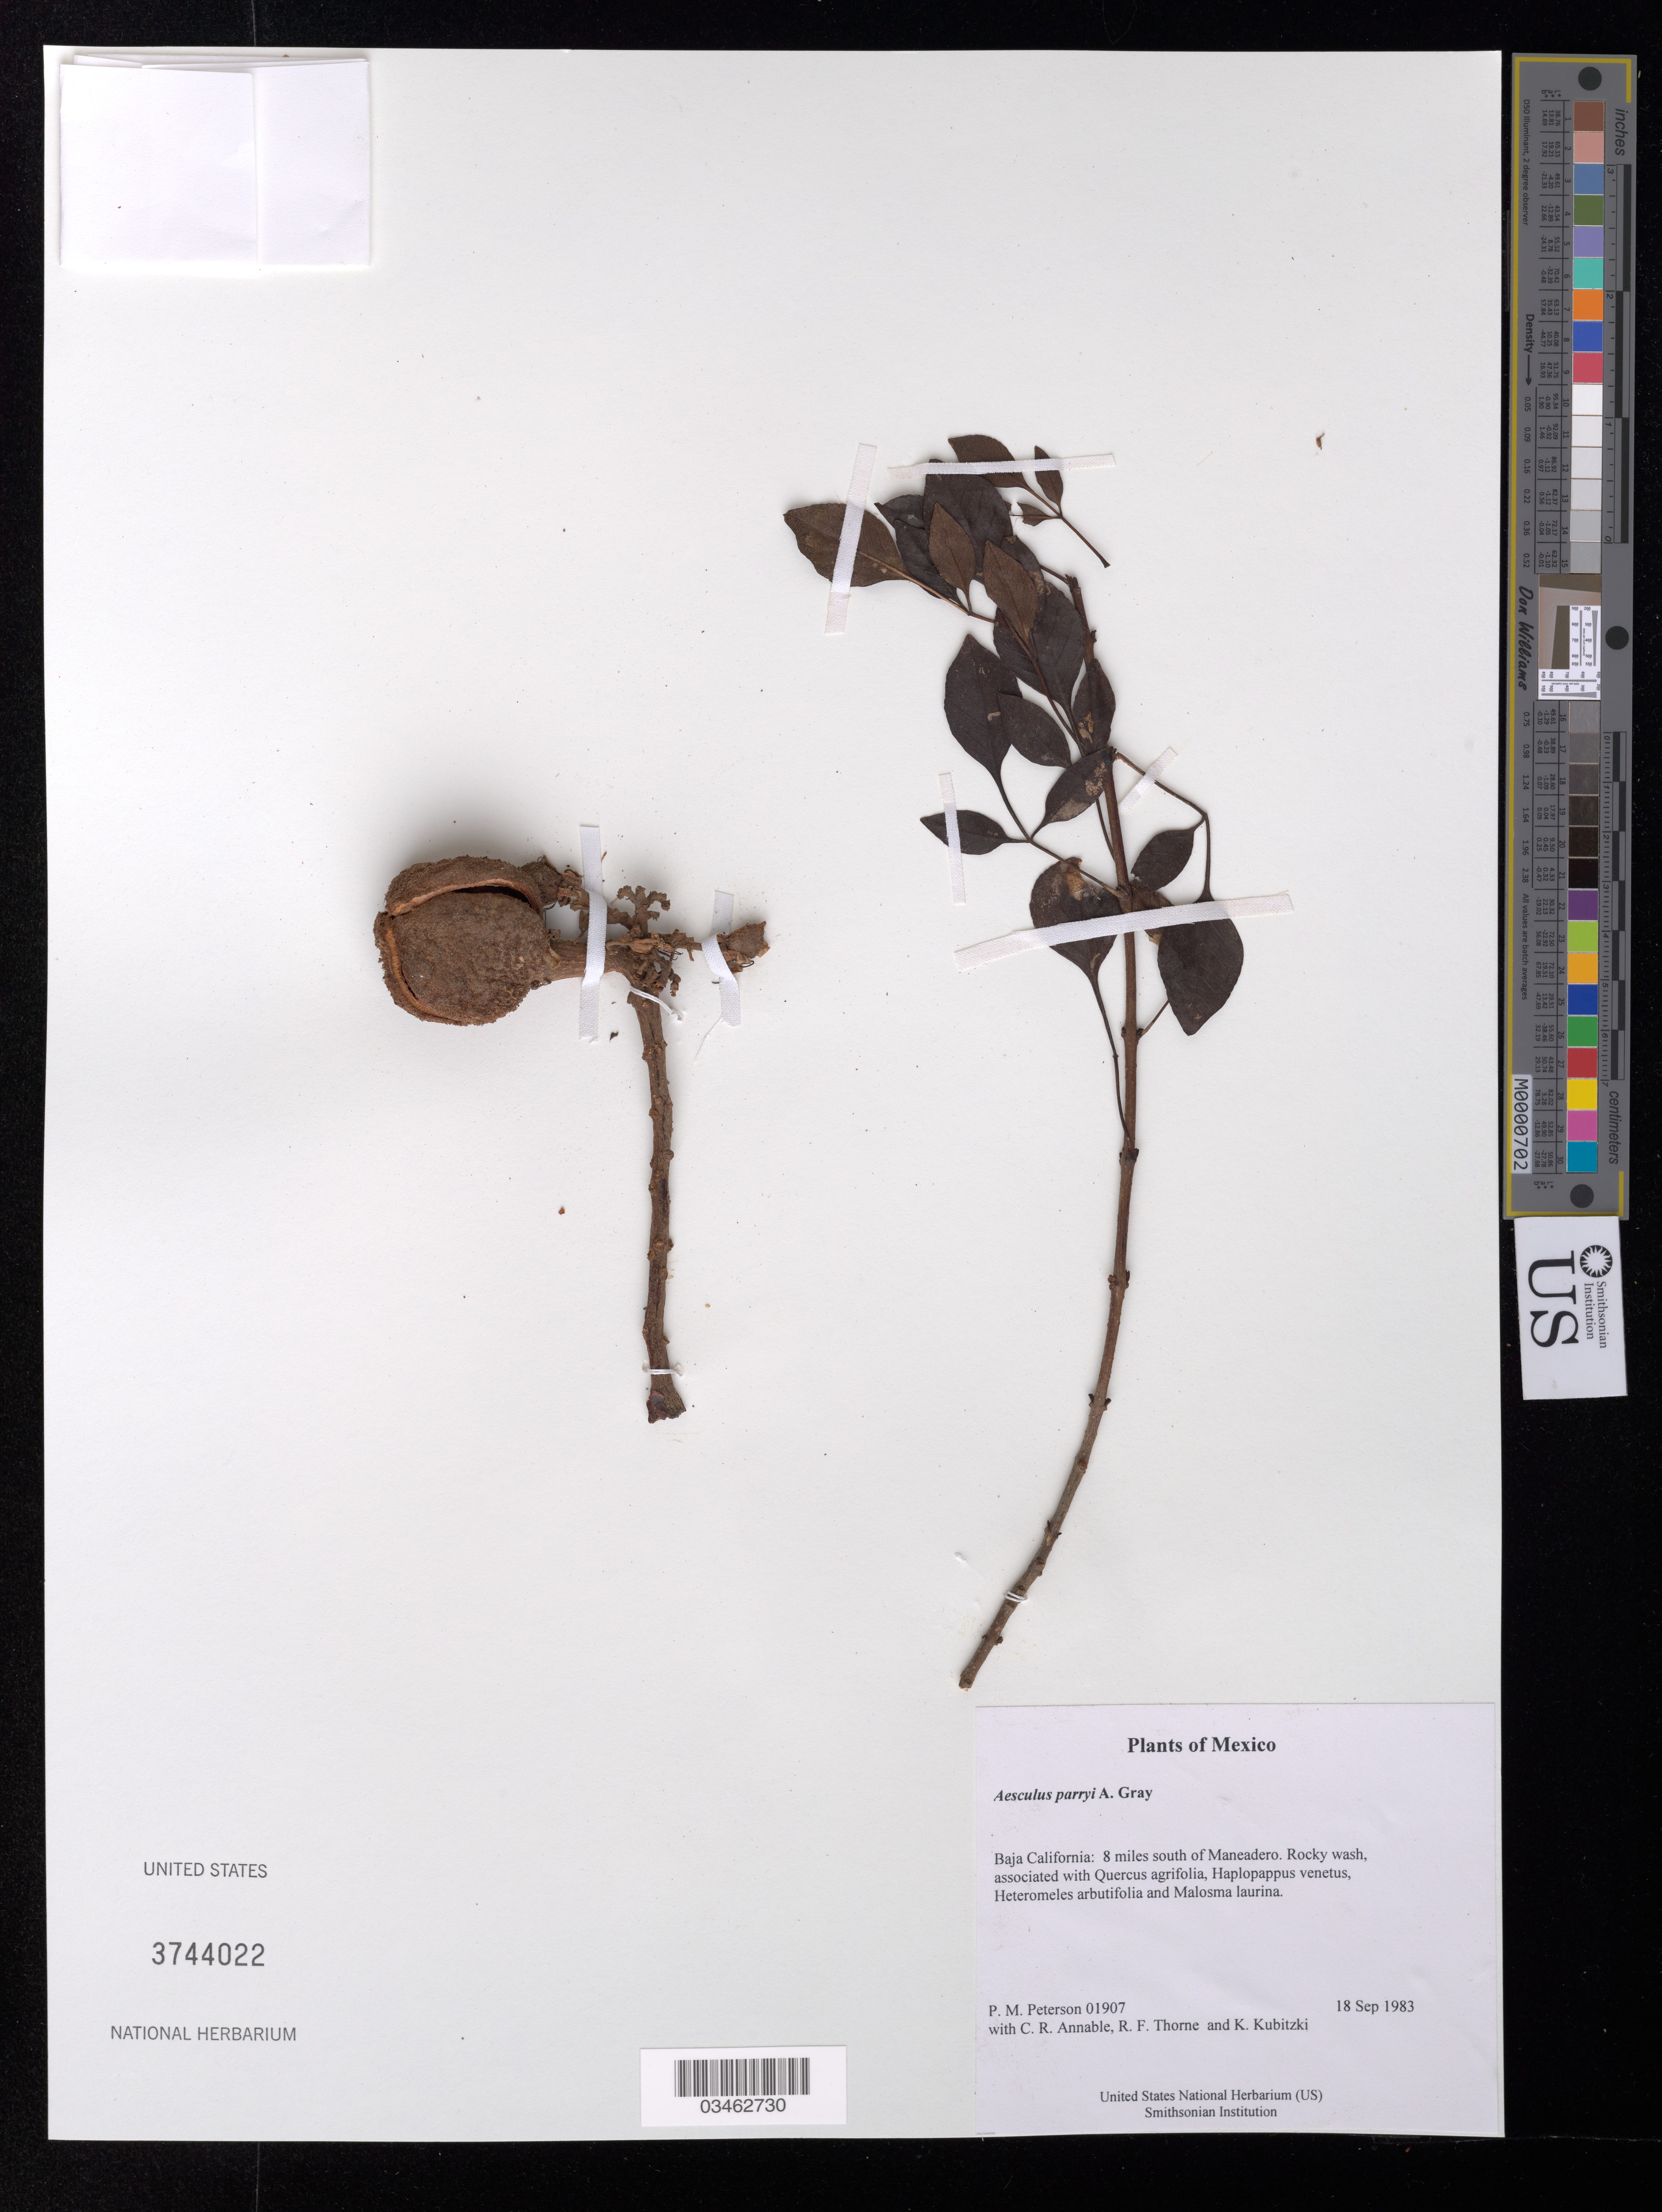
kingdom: Plantae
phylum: Tracheophyta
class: Magnoliopsida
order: Sapindales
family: Sapindaceae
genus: Aesculus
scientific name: Aesculus parryi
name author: A. Gray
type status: Isotype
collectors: P. M. Peterson, C. R. Annable, R. F. Thorne & K. Kubitzki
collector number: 01907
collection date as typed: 18 Sep 1983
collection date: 1983-09-18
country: Mexico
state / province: Baja California Norte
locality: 8 miles south of Maneadero.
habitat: Rocky wash, associated with Quercus agrifolia, Haplopappus venetus, Heteromeles arbutifolia and Malosma laurina.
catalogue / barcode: US 3744022